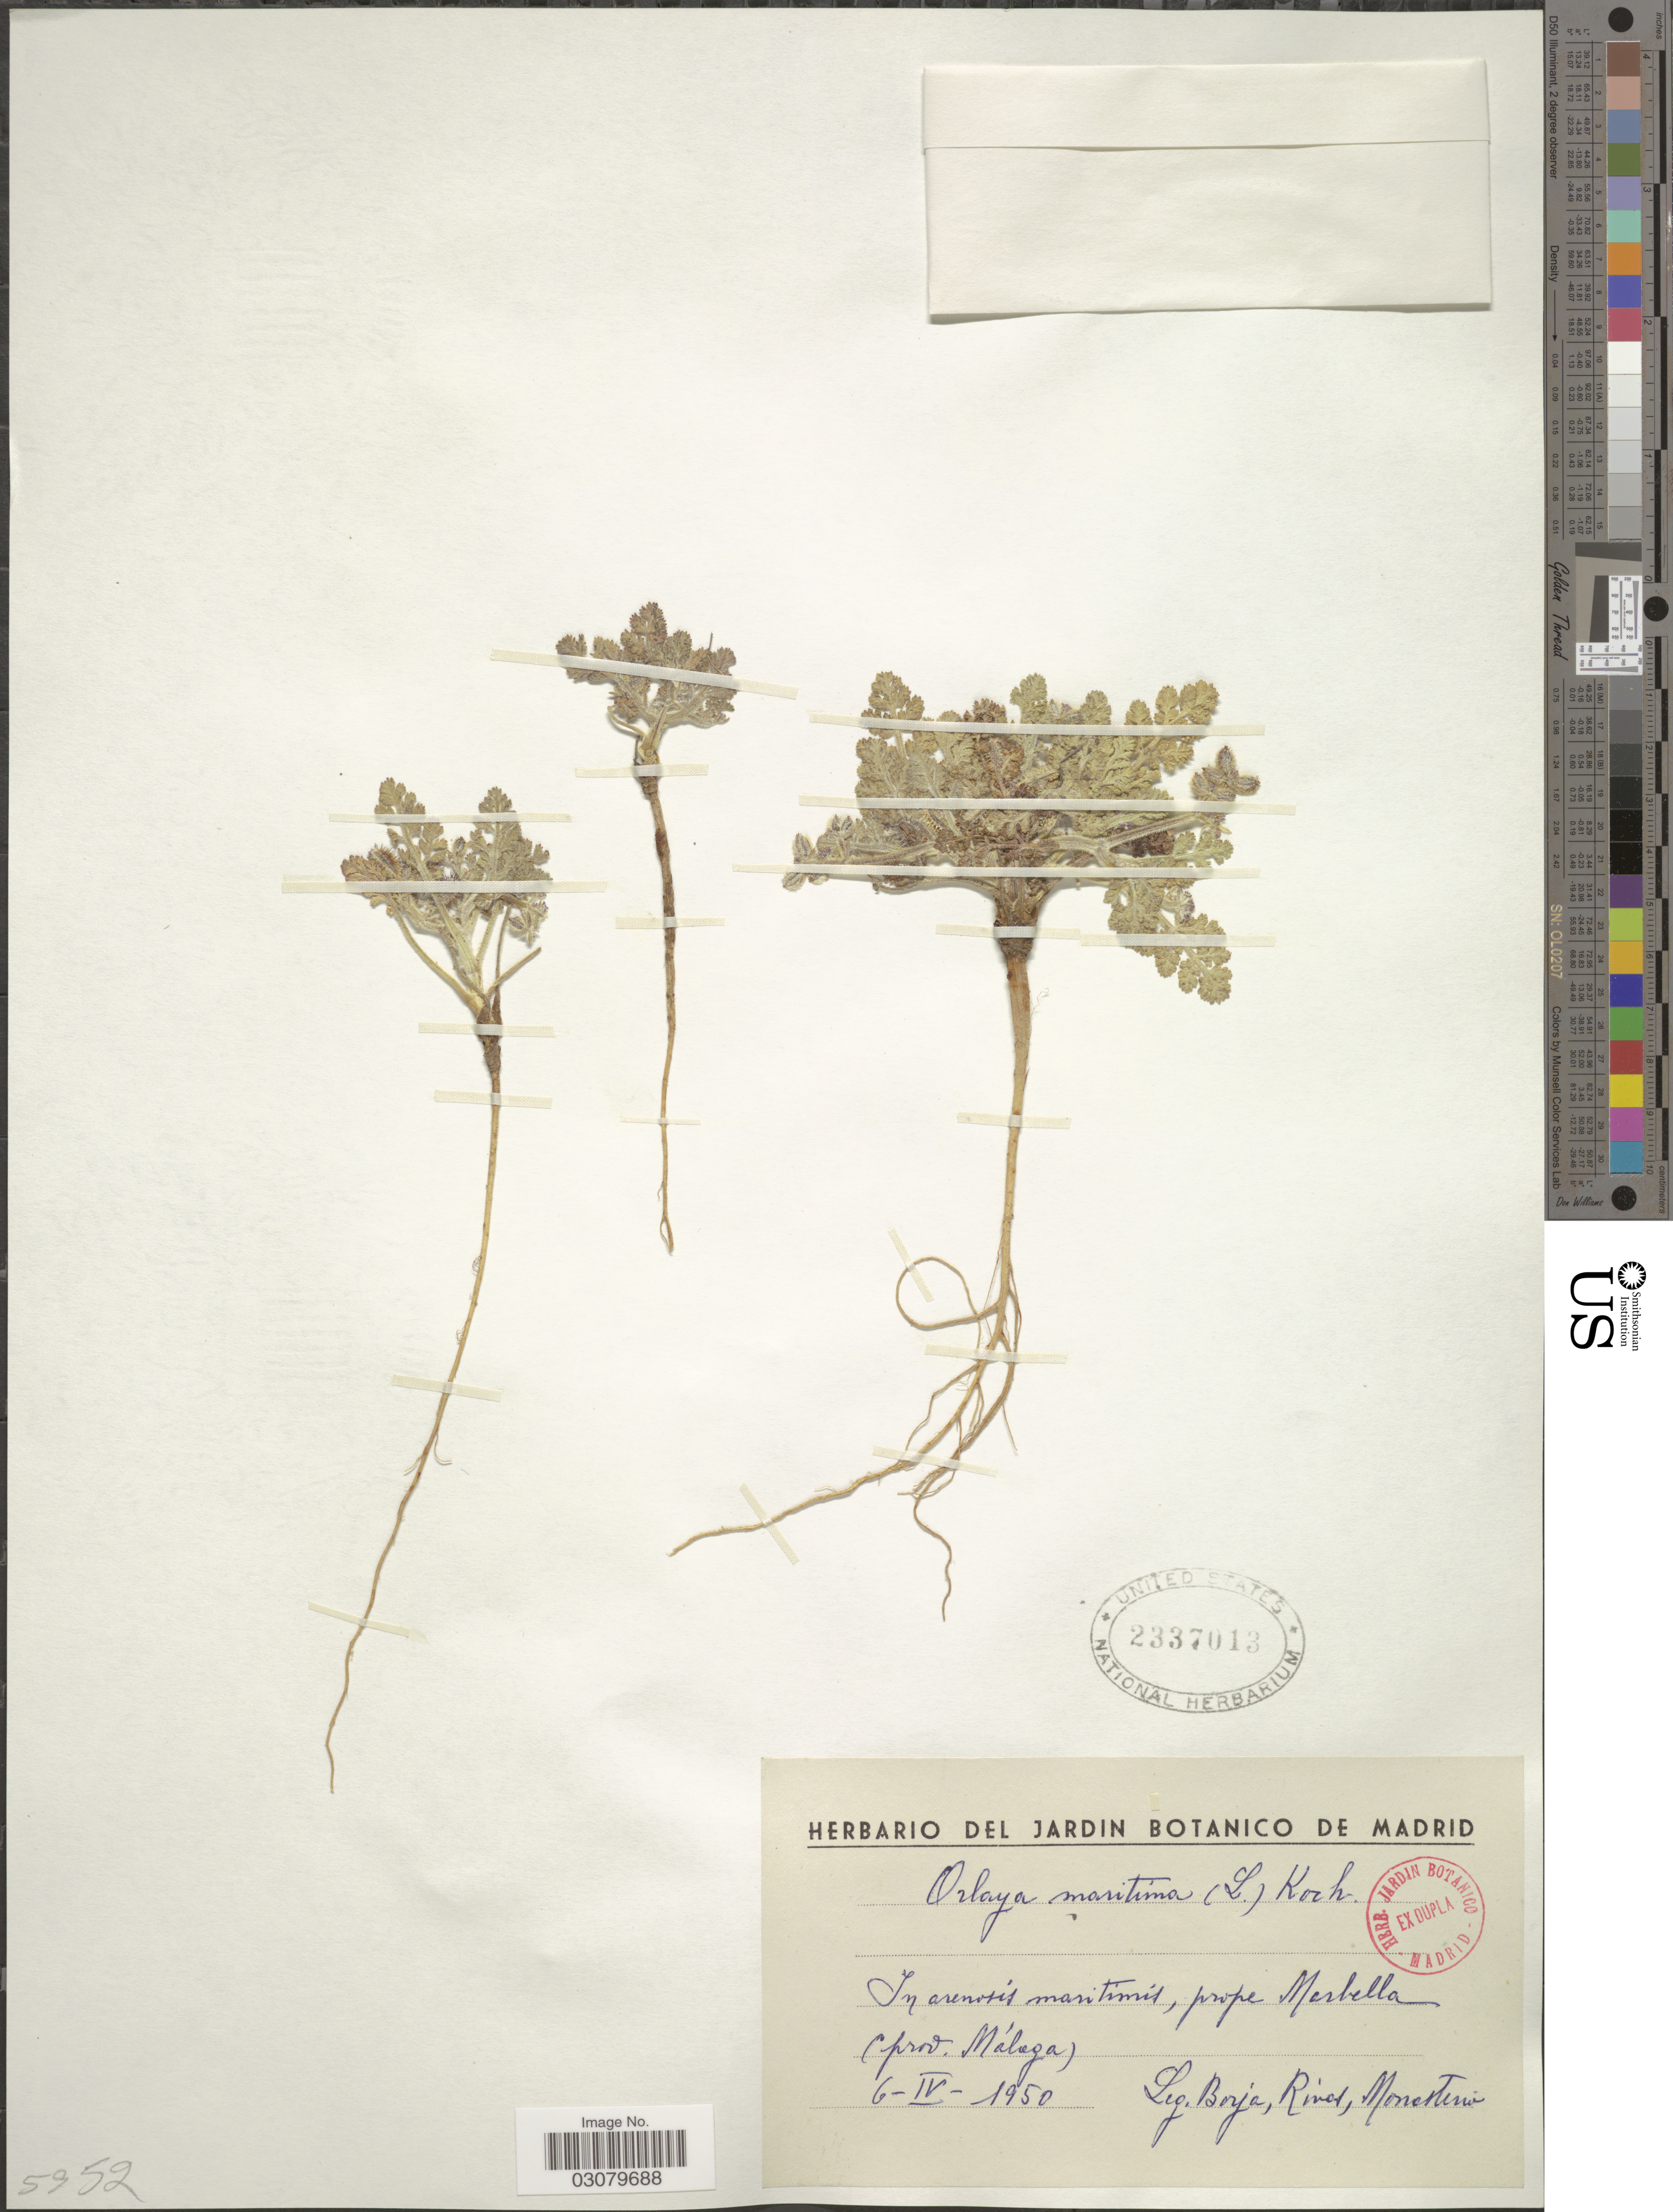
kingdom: Plantae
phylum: Tracheophyta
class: Magnoliopsida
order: Apiales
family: Apiaceae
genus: Orlaya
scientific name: Orlaya maritima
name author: W.D.J. Koch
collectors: -. Borja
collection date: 1950-04-06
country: Spain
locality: In arenosis maritimis, prope Merbella (prov. Málaga)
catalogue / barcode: US 2337013